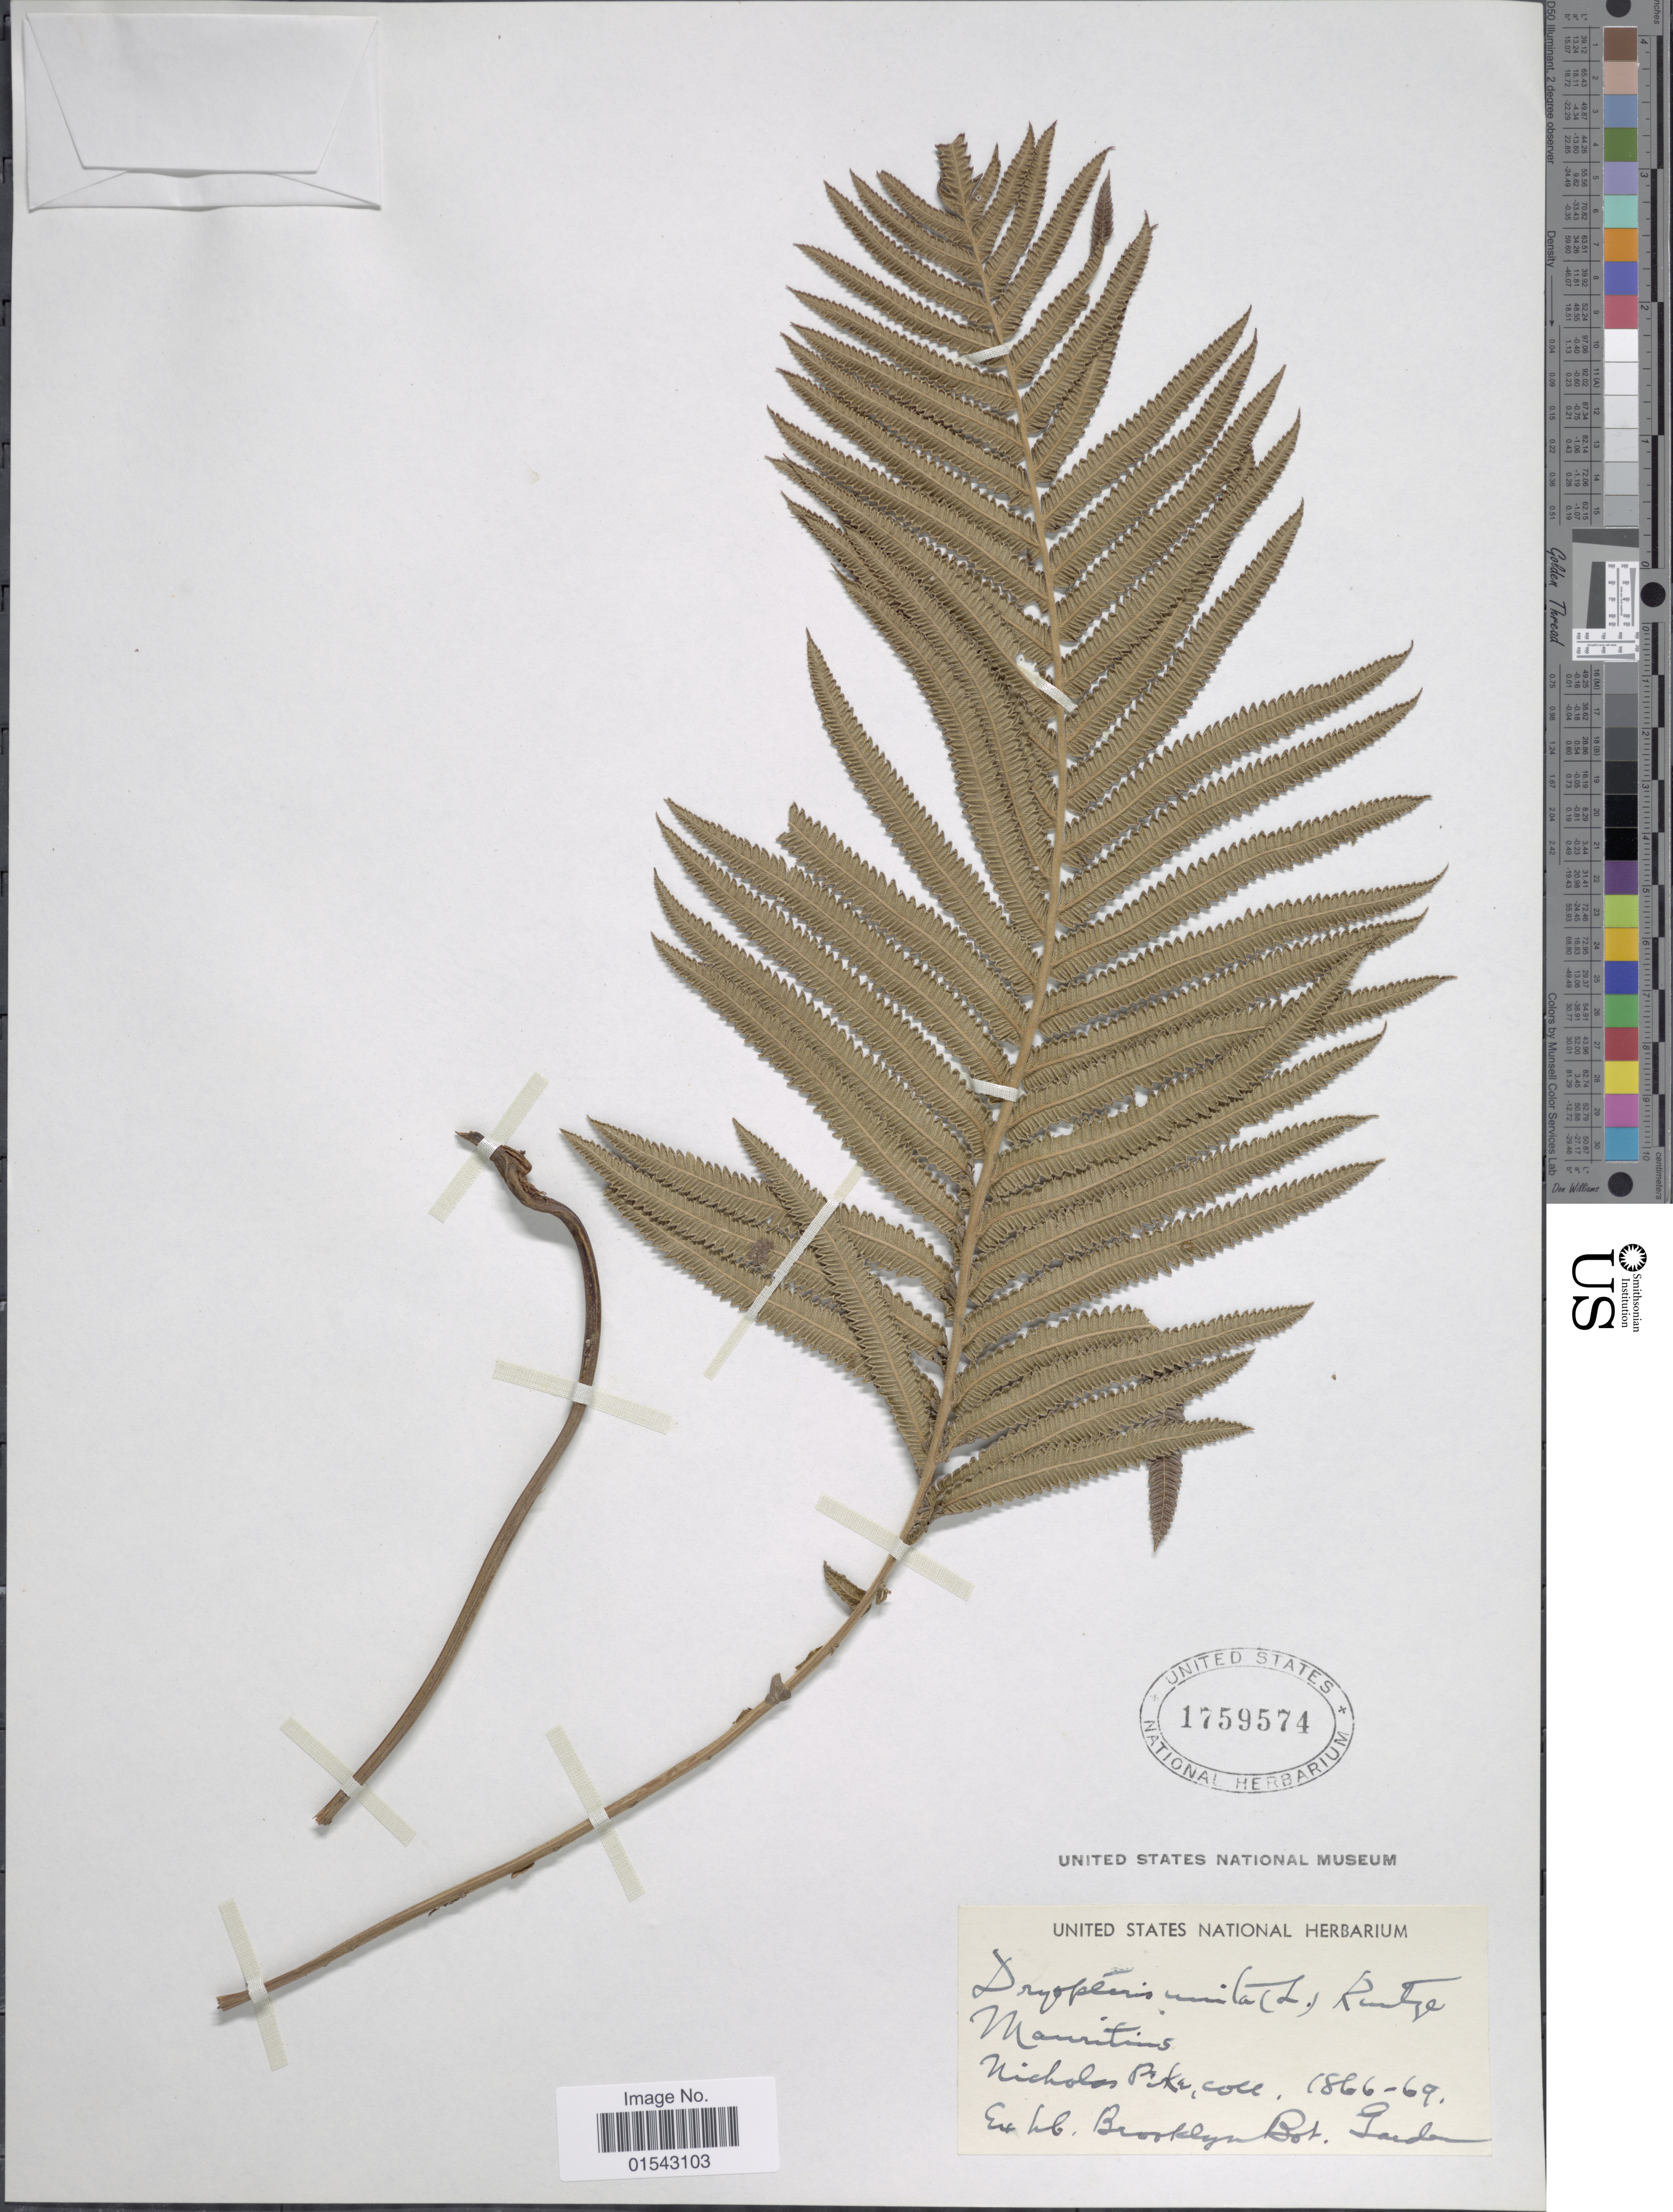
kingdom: Plantae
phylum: Tracheophyta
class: Polypodiopsida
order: Polypodiales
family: Thelypteridaceae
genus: Cyclosorus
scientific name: Cyclosorus sp.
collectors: N. Pike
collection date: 1866/1869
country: Mauritius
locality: Mauritius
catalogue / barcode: US 1759574